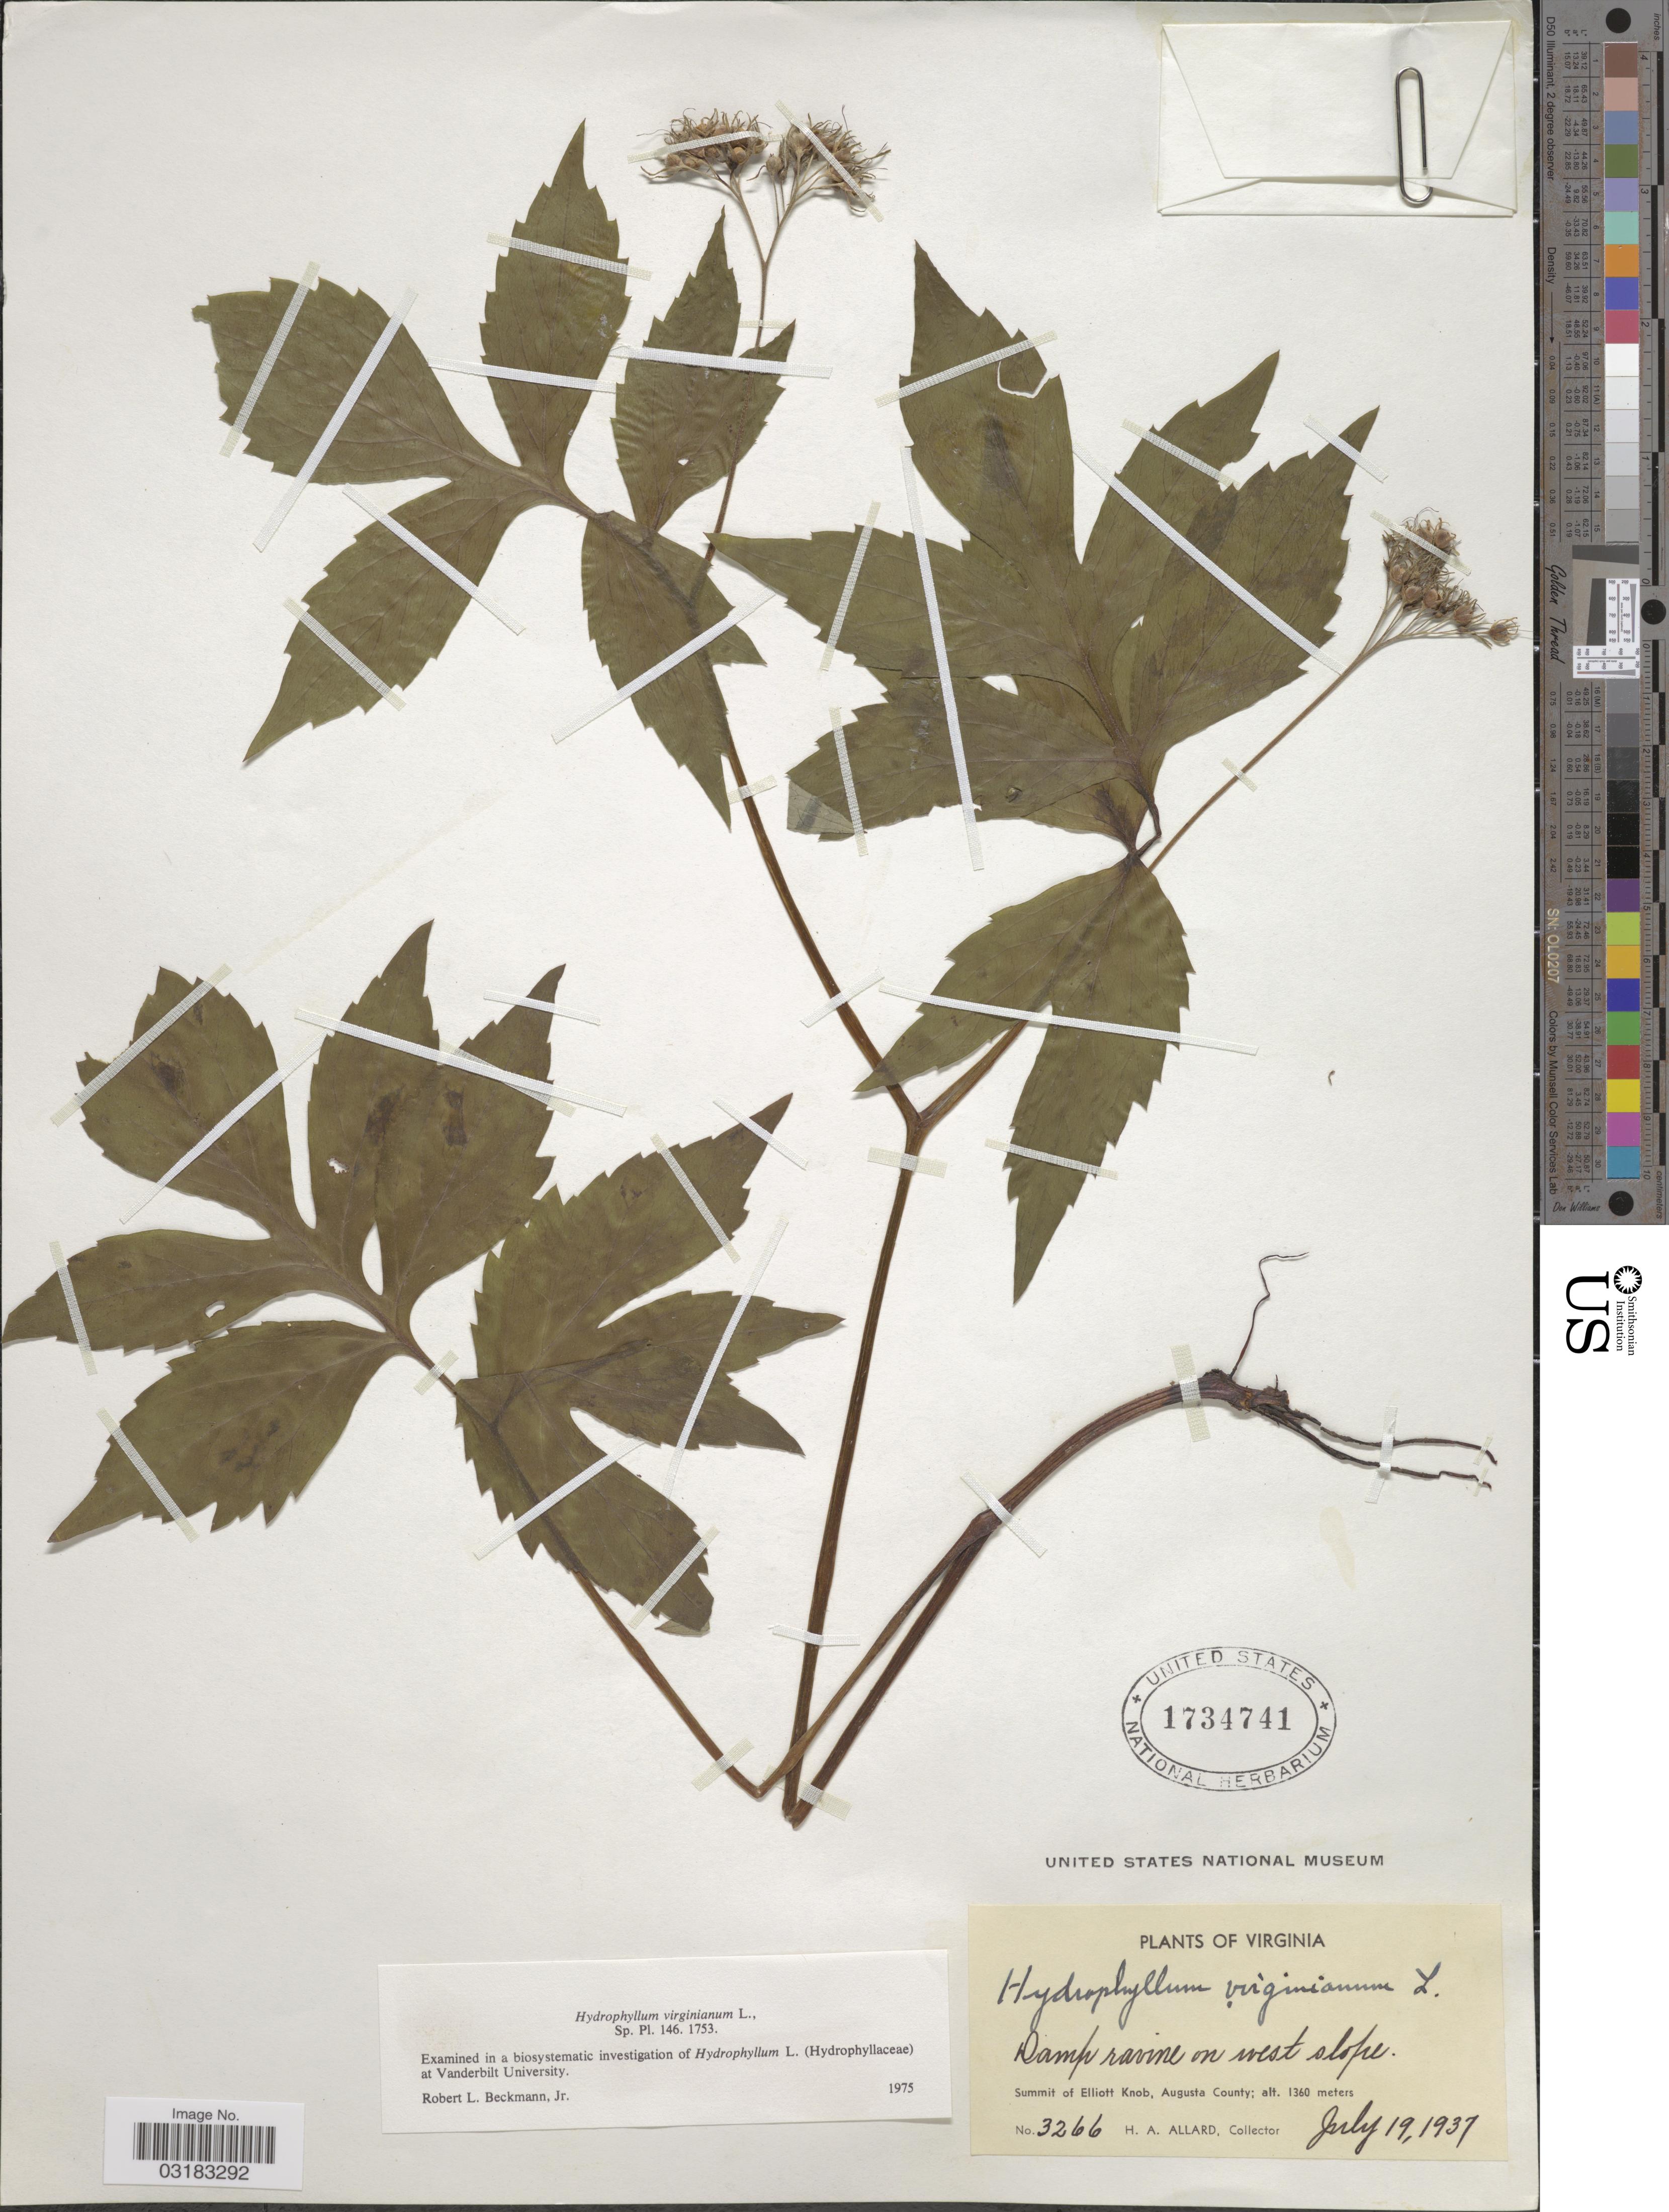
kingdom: Plantae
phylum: Tracheophyta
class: Magnoliopsida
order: Boraginales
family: Hydrophyllaceae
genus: Hydrophyllum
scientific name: Hydrophyllum virginianum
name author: L.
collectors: H. A. Allard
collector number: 3266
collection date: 1937-07-19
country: United States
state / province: Virginia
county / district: Augusta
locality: Summit of Elliott Knob, Augusta County.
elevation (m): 1360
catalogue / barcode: US 1734741